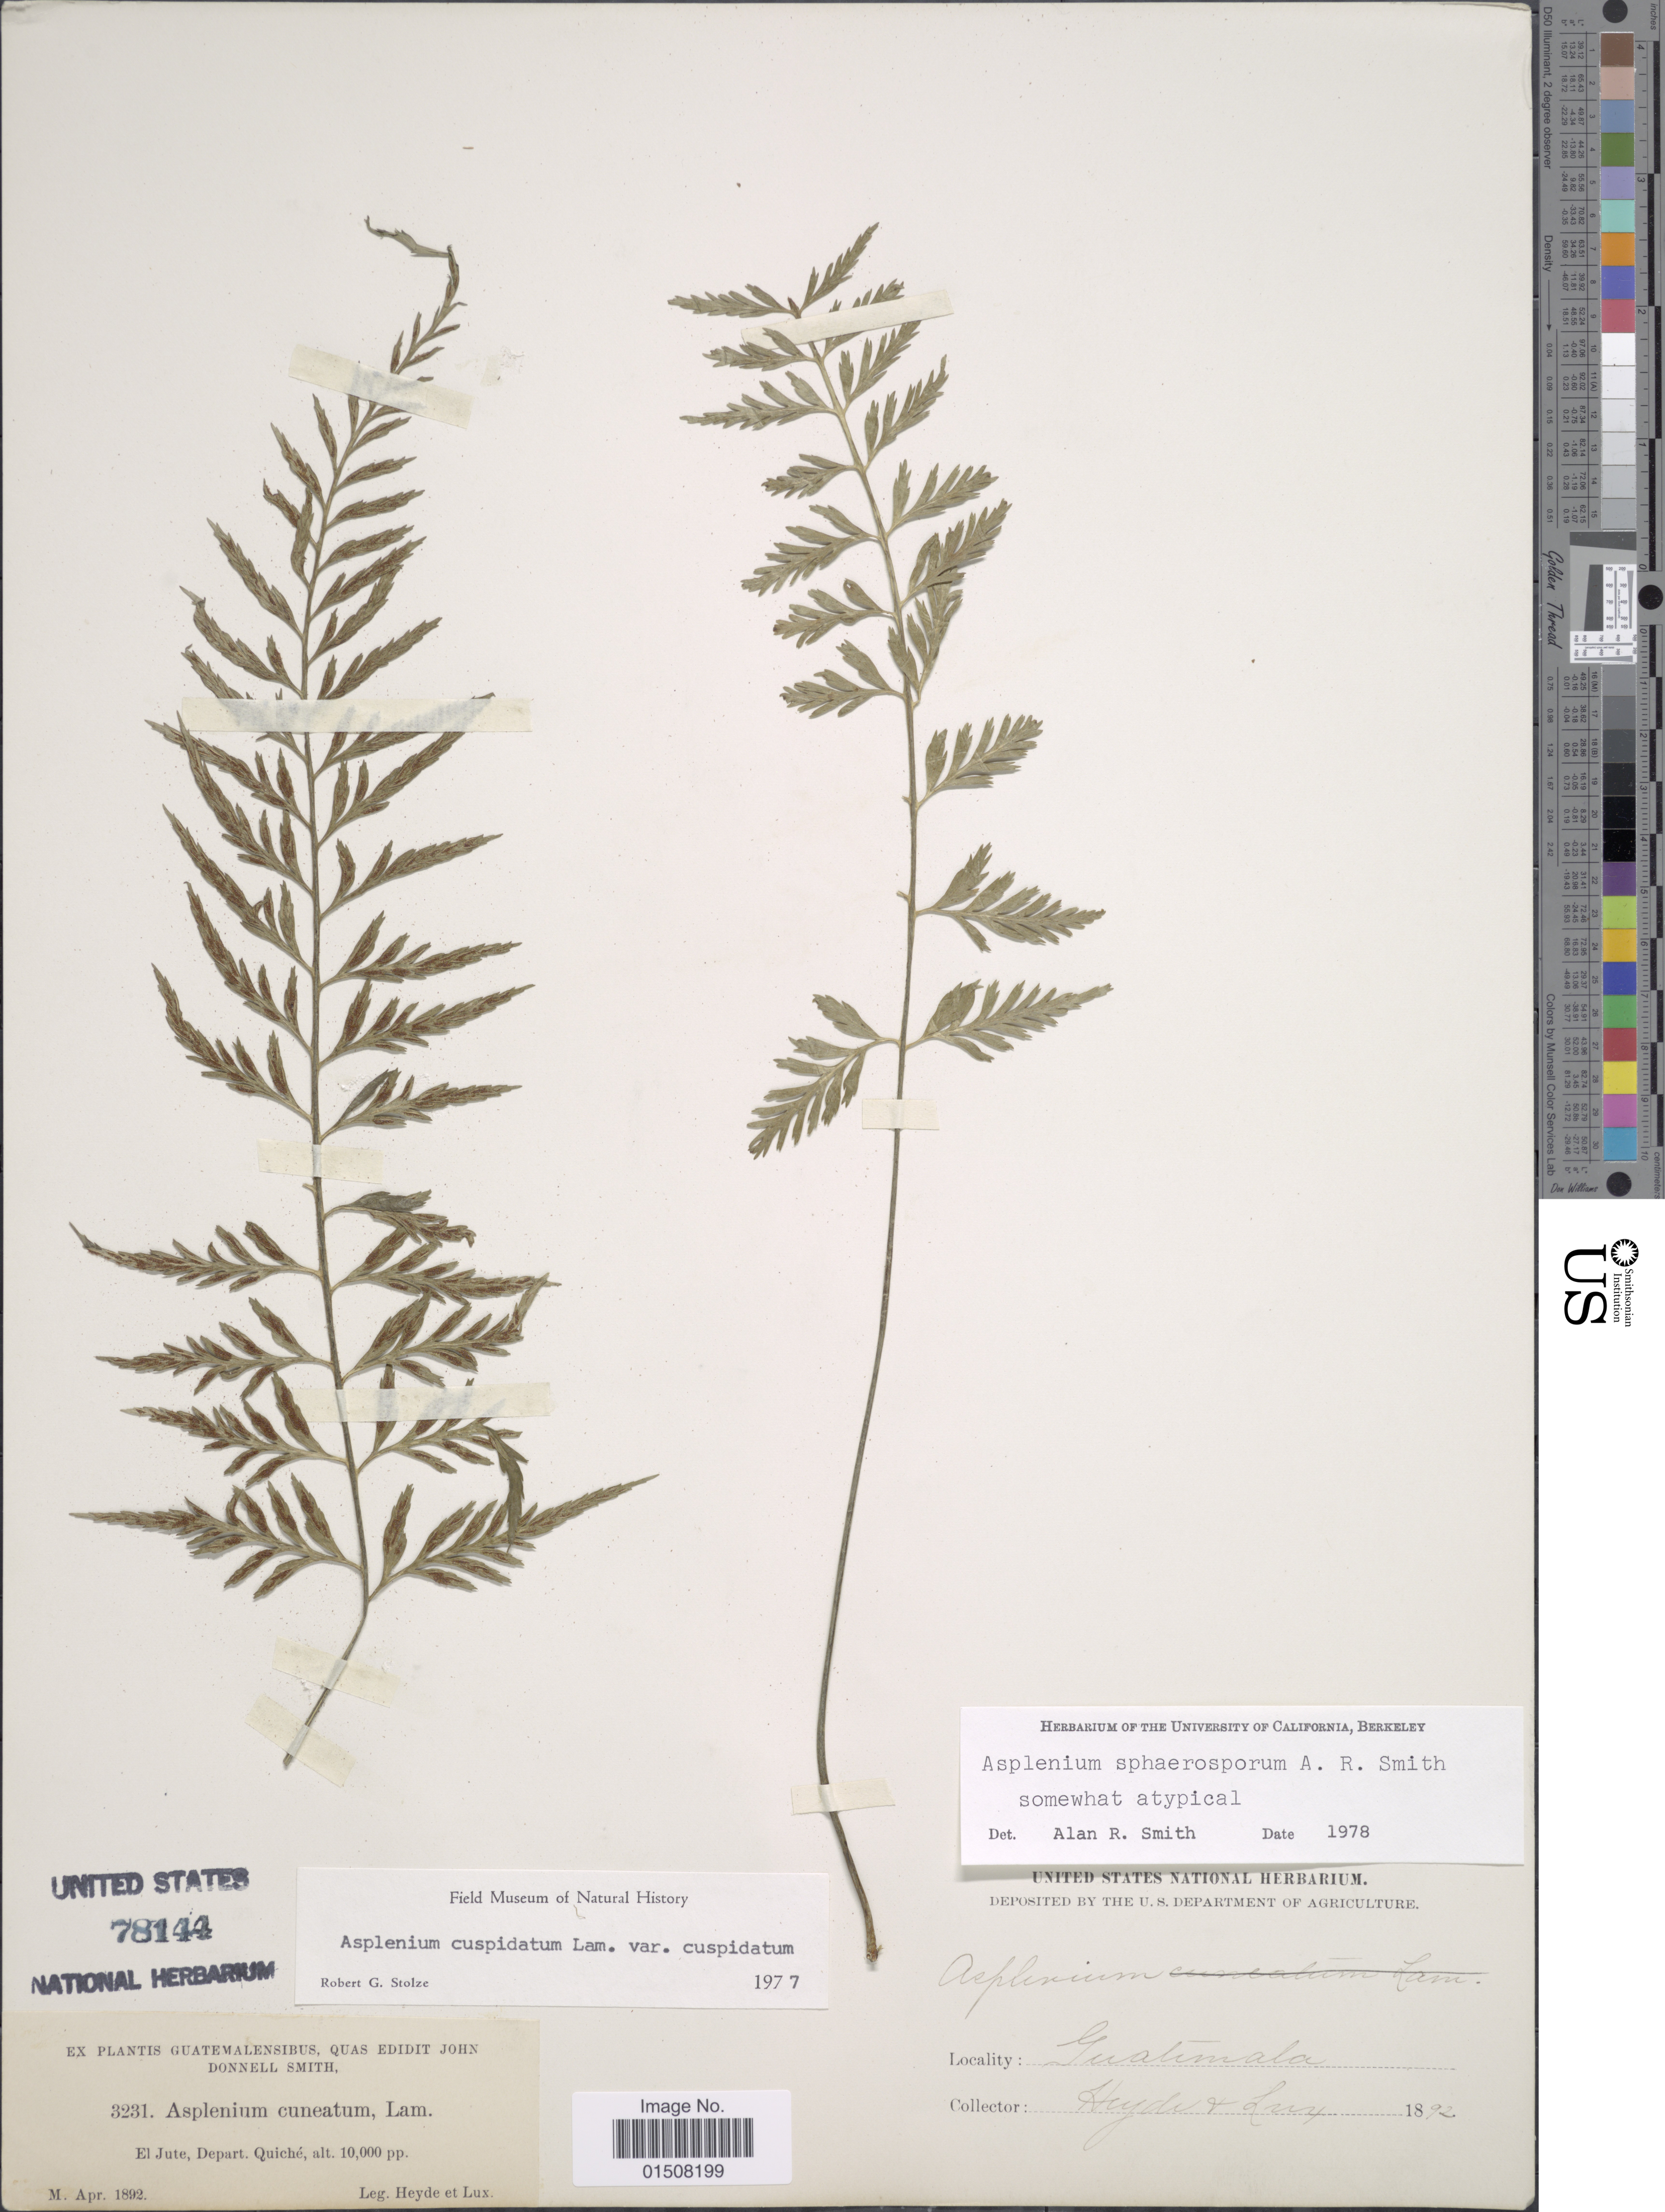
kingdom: Plantae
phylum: Tracheophyta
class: Polypodiopsida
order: Polypodiales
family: Aspleniaceae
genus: Asplenium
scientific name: Asplenium sphaerosporum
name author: A.R. Sm.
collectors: Heyde & Lux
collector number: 3231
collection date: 1892-04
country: Guatemala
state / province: El Quiché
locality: El Jute, Depart. Quiché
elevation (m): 3048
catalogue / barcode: US 78144